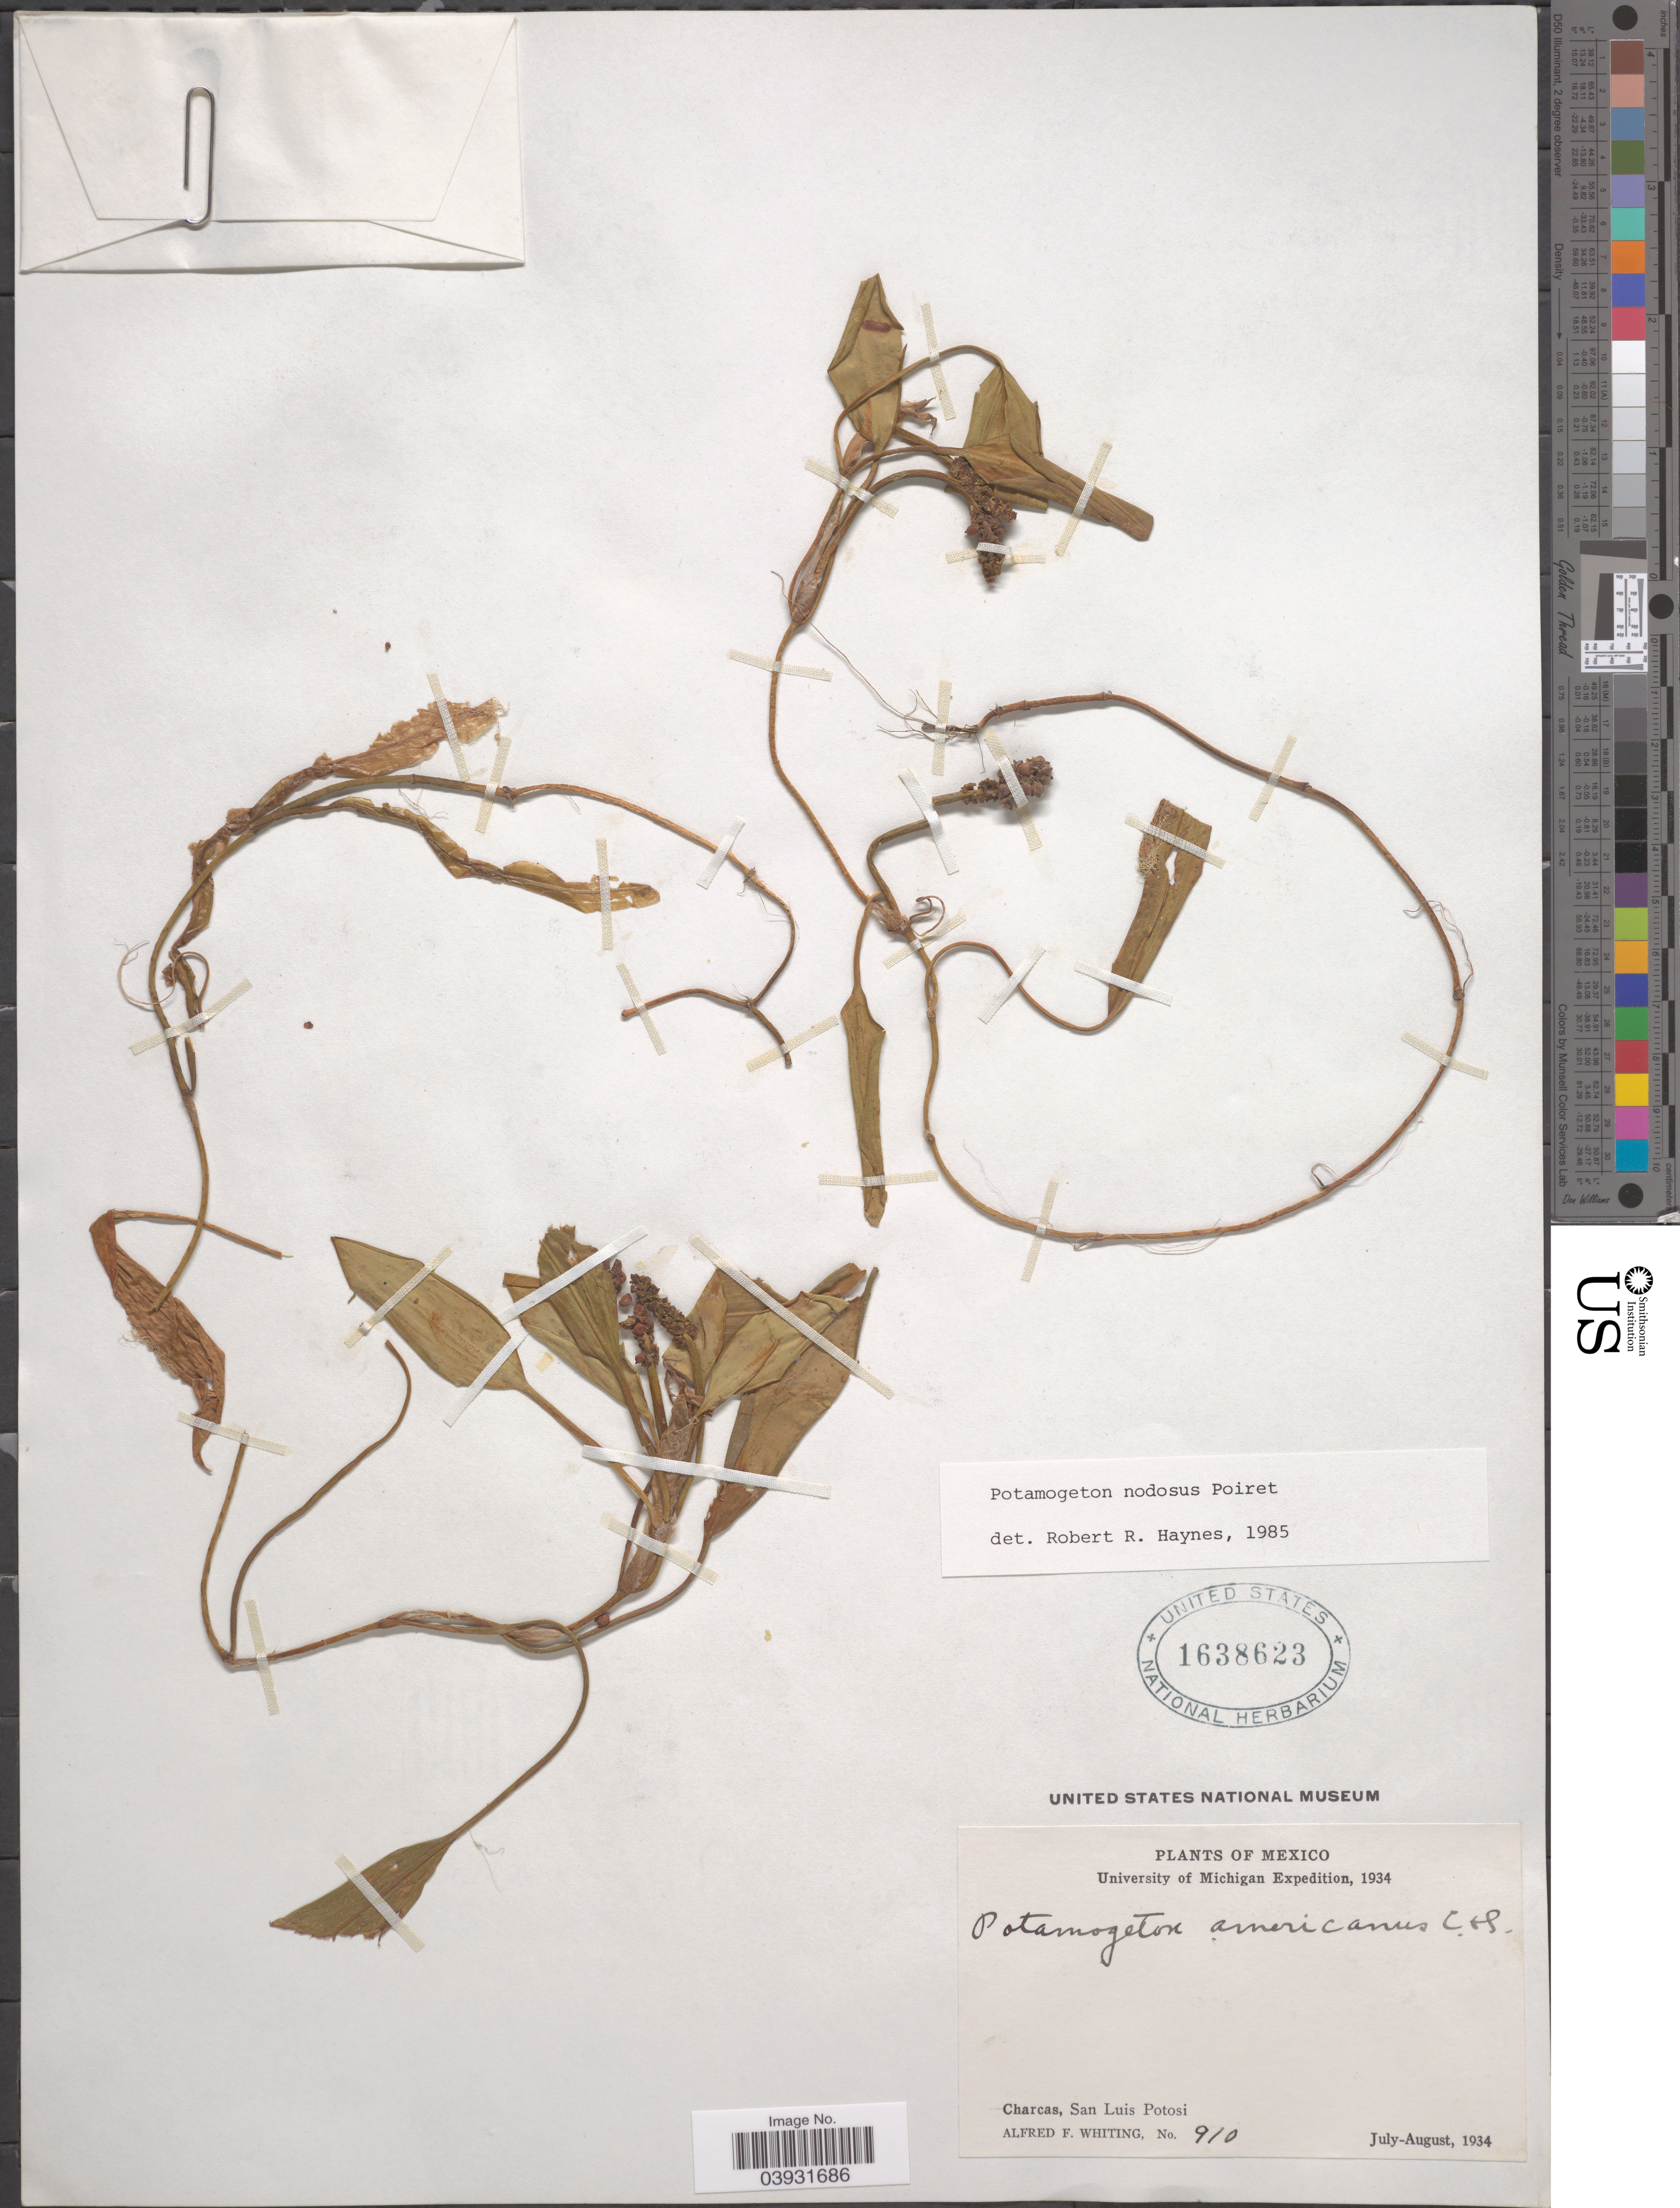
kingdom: Plantae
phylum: Tracheophyta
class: Liliopsida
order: Alismatales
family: Potamogetonaceae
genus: Potamogeton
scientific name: Potamogeton nodosus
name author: Poir.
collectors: A. F. Whiting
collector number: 910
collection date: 1934-07/1934-08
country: Mexico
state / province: San Luis Potosí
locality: Charcas.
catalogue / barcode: US 1638623